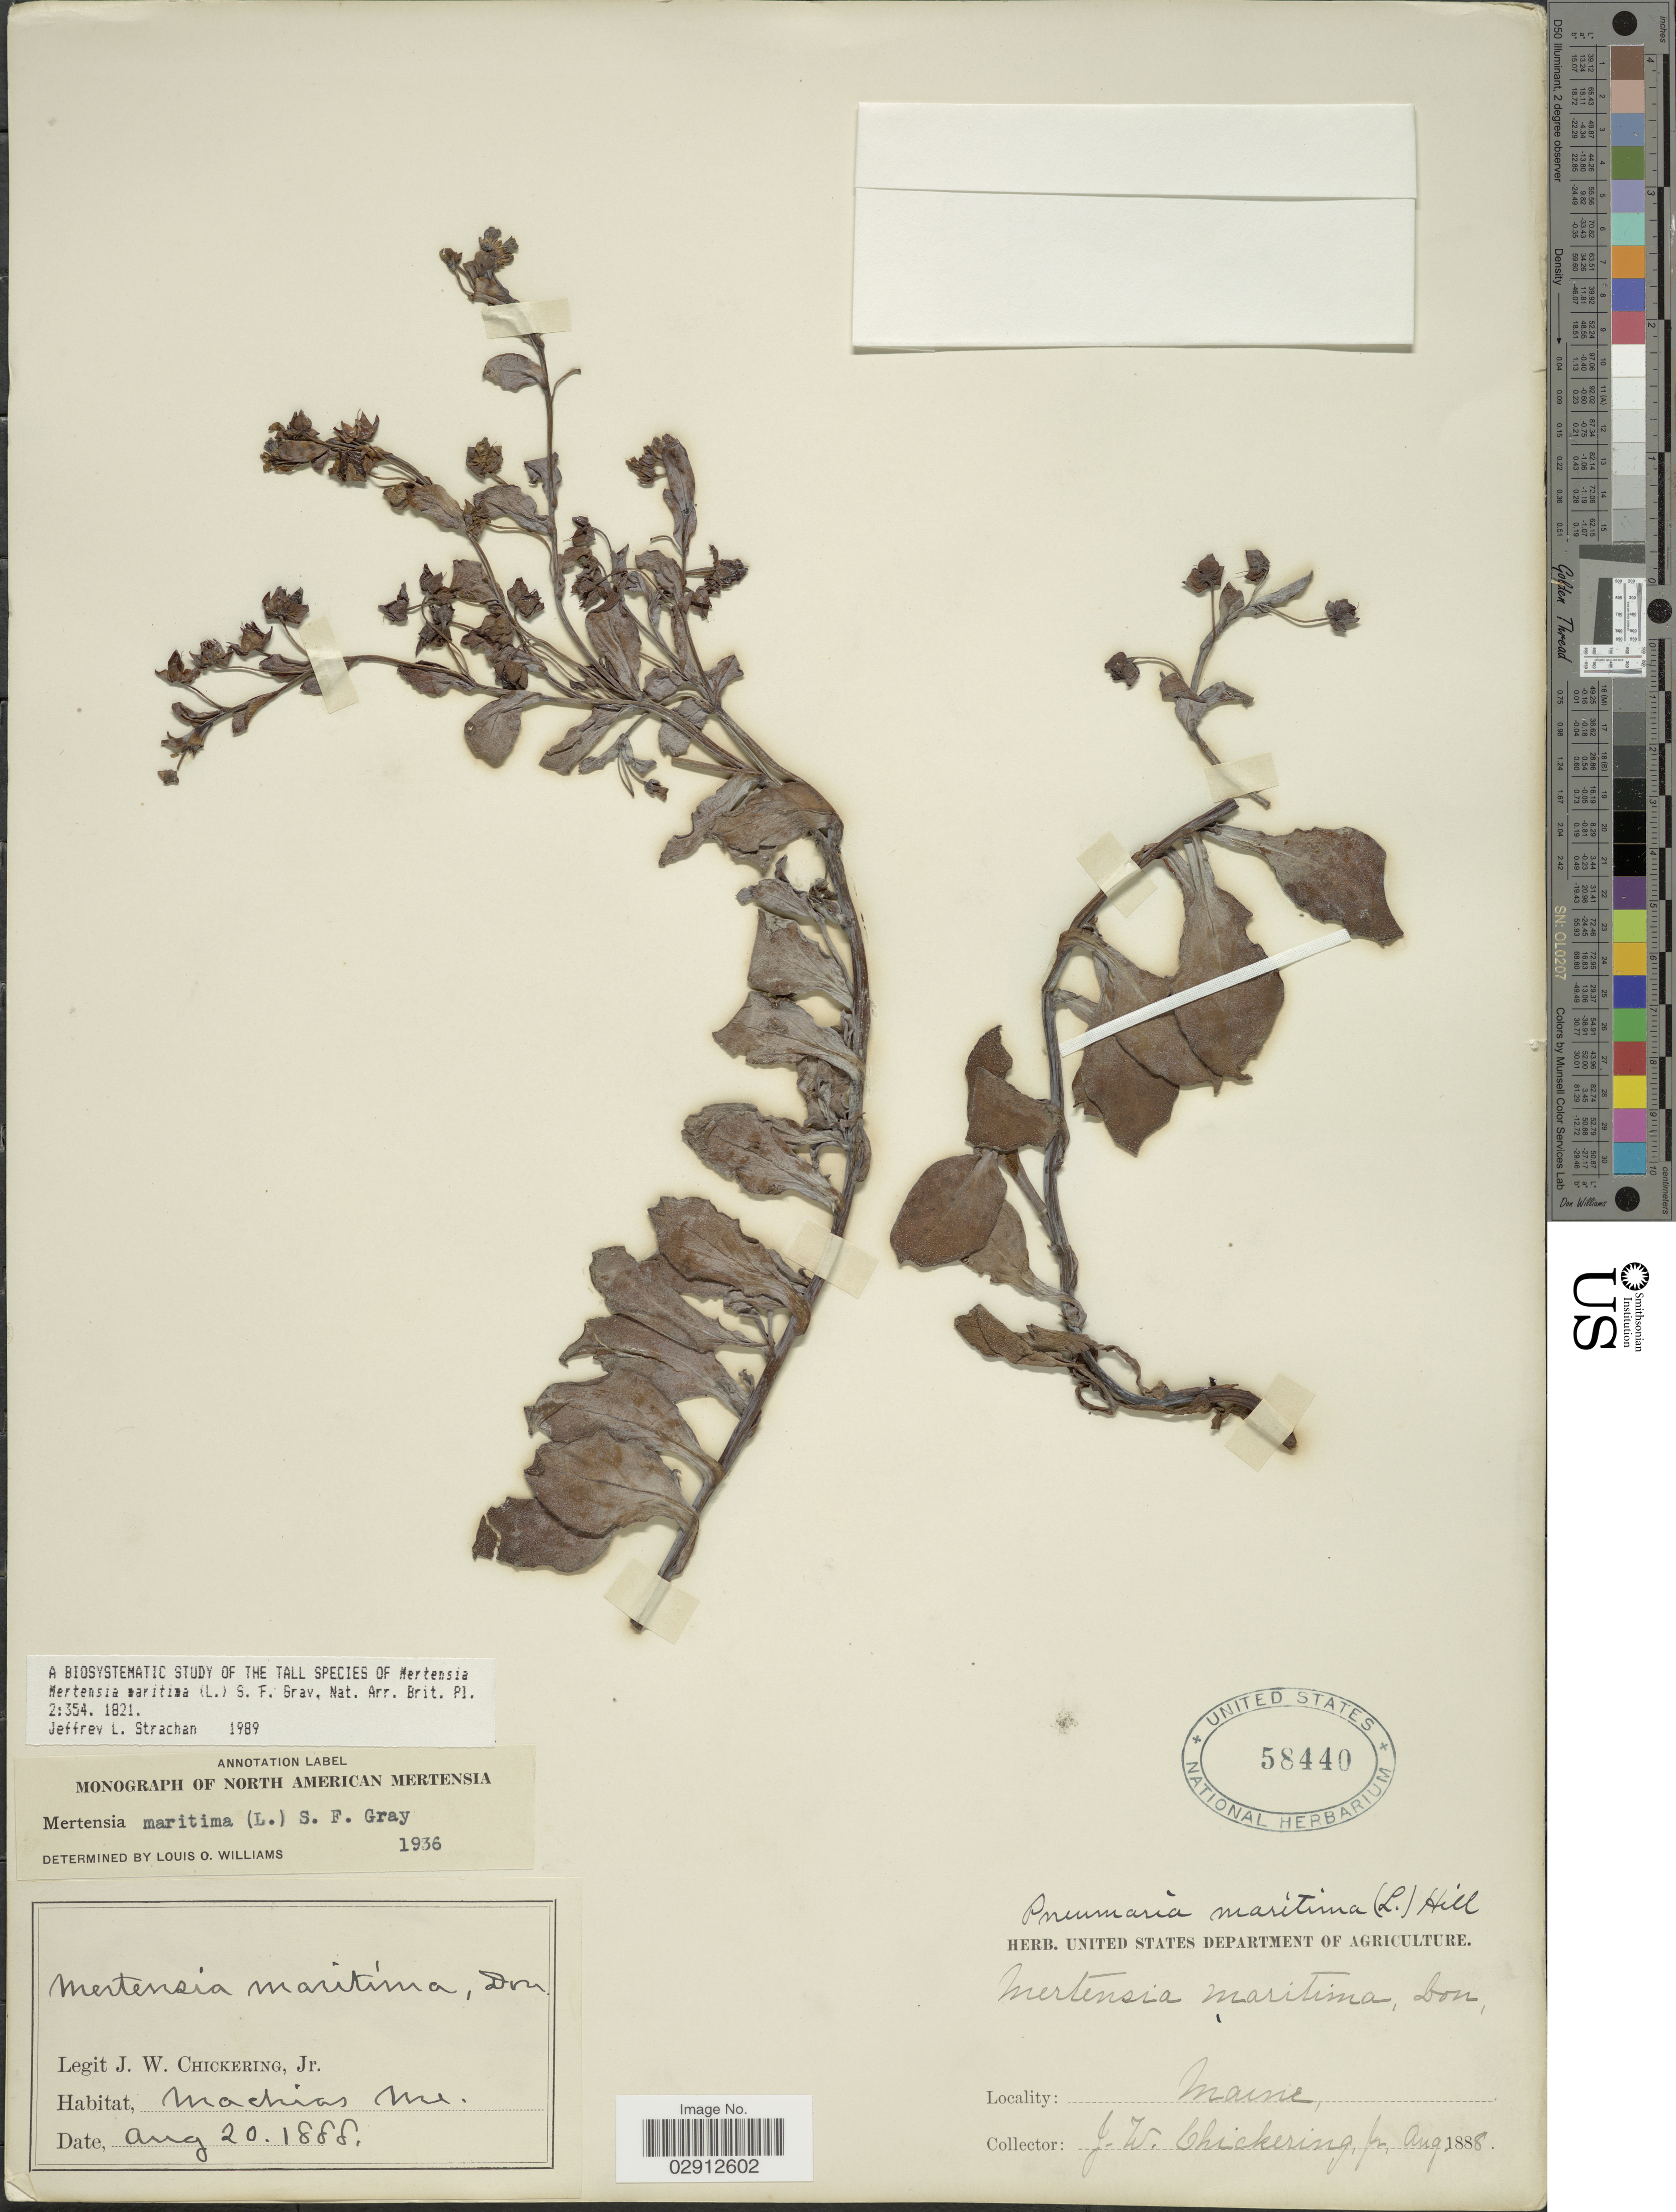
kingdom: Plantae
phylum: Tracheophyta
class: Magnoliopsida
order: Boraginales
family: Boraginaceae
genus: Mertensia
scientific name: Mertensia maritima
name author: (L.) S.F. Gray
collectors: J. W. Chickering Jr.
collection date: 1888-08-20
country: United States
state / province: Maine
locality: Machias.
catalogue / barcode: US 58440